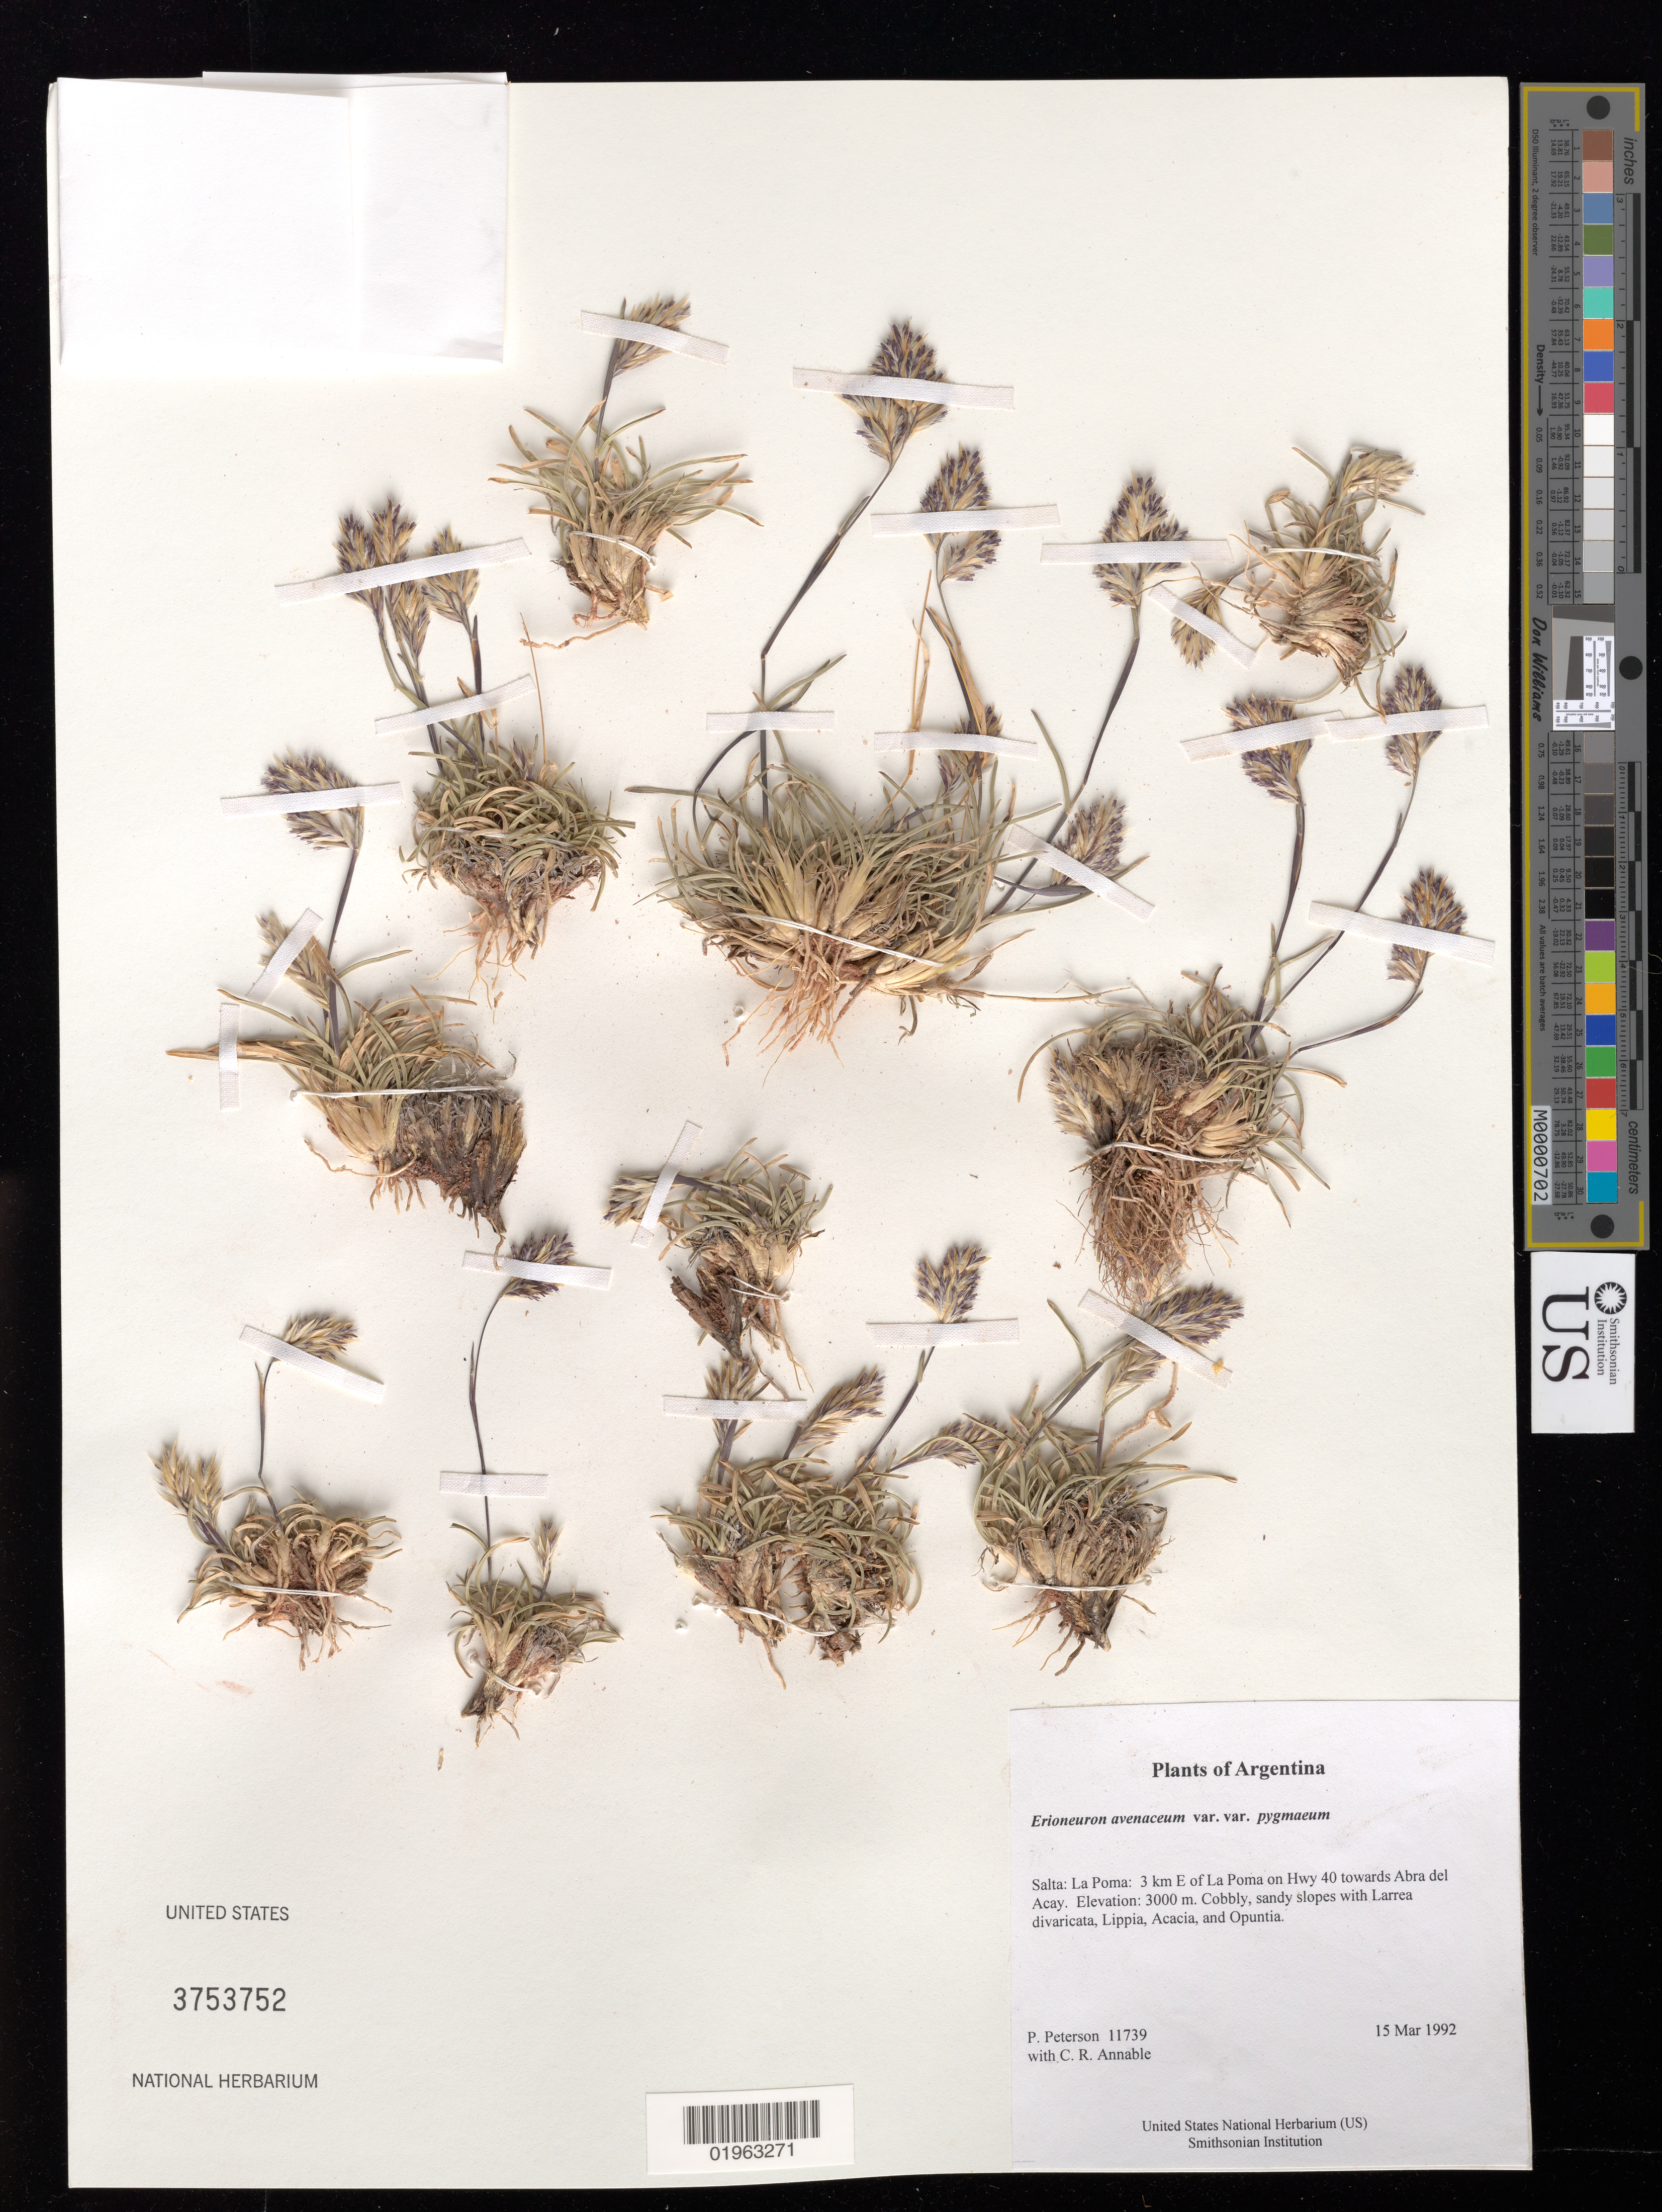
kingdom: Plantae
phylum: Tracheophyta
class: Liliopsida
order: Poales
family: Poaceae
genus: Erioneuron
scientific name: Erioneuron avenaceum var. pygmaeum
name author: (Hack.) Anton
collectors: P. M. Peterson & C. R. Annable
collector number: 11739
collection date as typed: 15 Mar 1992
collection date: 1992-03-15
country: Argentina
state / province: Salta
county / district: La Poma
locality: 3 km E of La Poma on Hwy 40 towards Abra del Acay.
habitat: Cobbly, sandy slopes with Larrea divaricata, Lippia, Acacia, and Opuntia.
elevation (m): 3000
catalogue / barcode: US 3753752